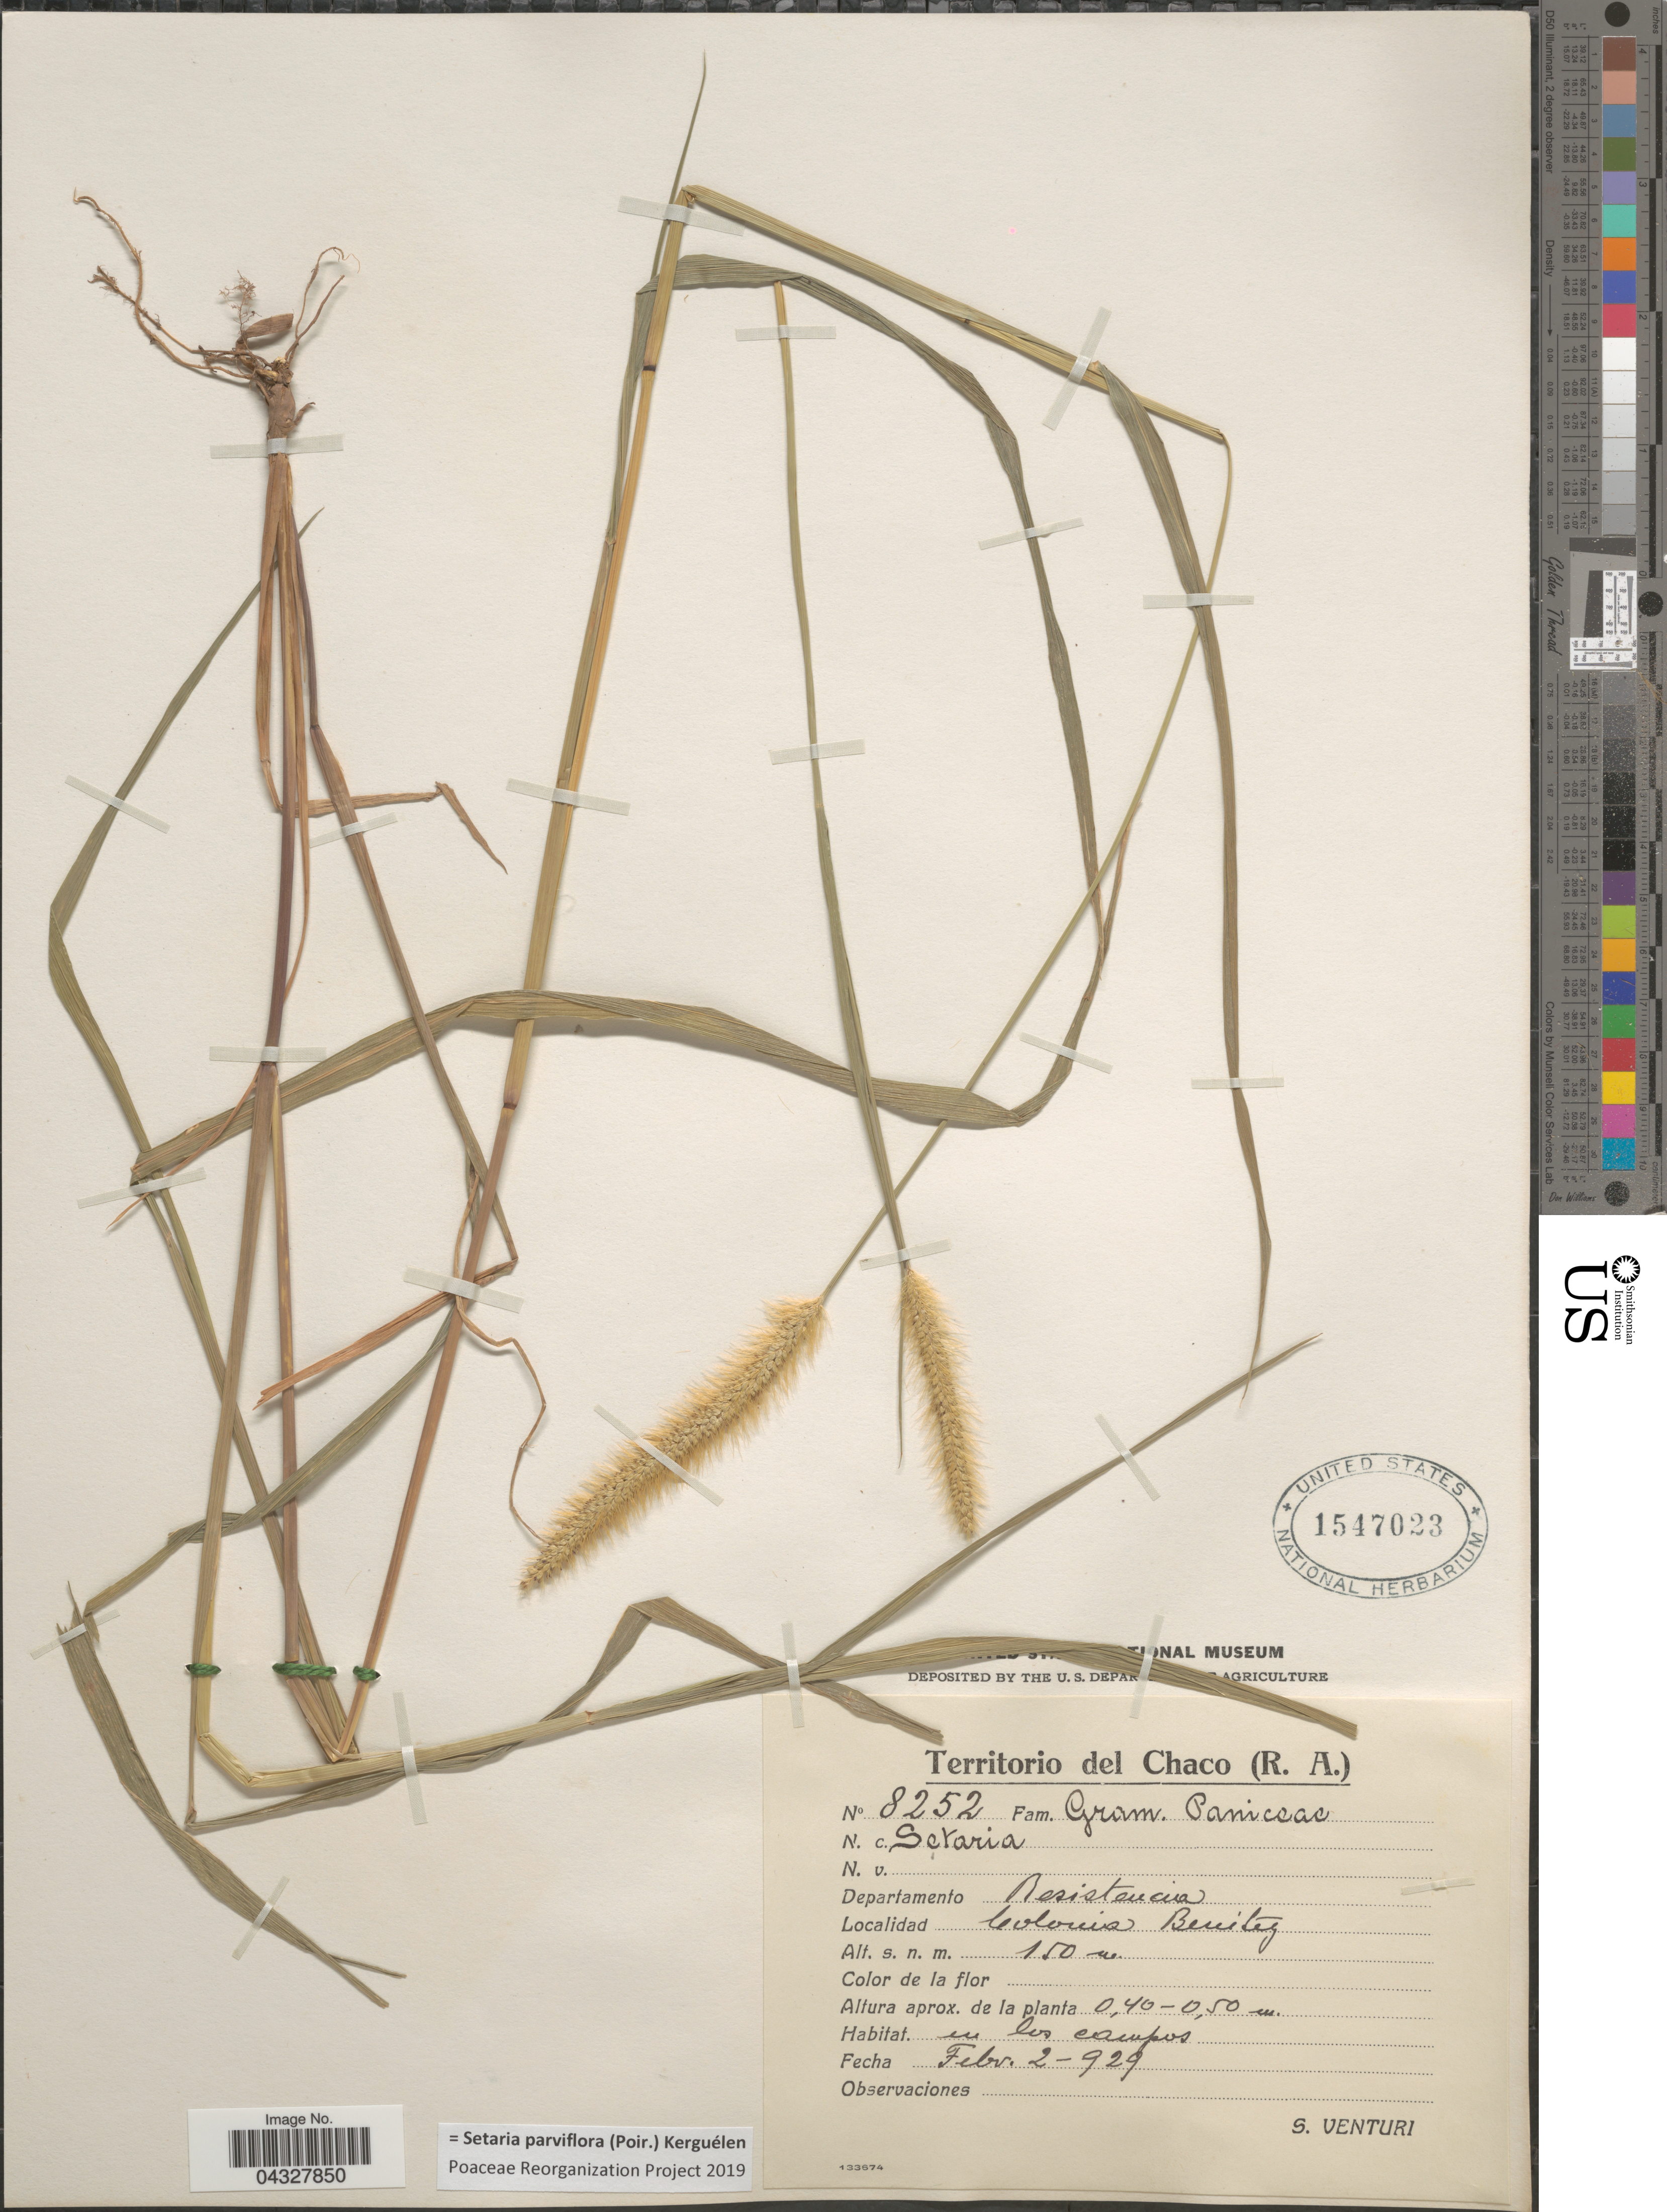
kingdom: Plantae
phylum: Tracheophyta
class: Liliopsida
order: Poales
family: Poaceae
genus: Setaria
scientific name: Setaria parviflora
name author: (Poir.) Kerguélen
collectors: S. Venturi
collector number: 8252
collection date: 1929-02-02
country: Argentina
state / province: Chaco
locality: Departamento Resistencia. Colonia Benitez.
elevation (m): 150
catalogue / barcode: US 1547023